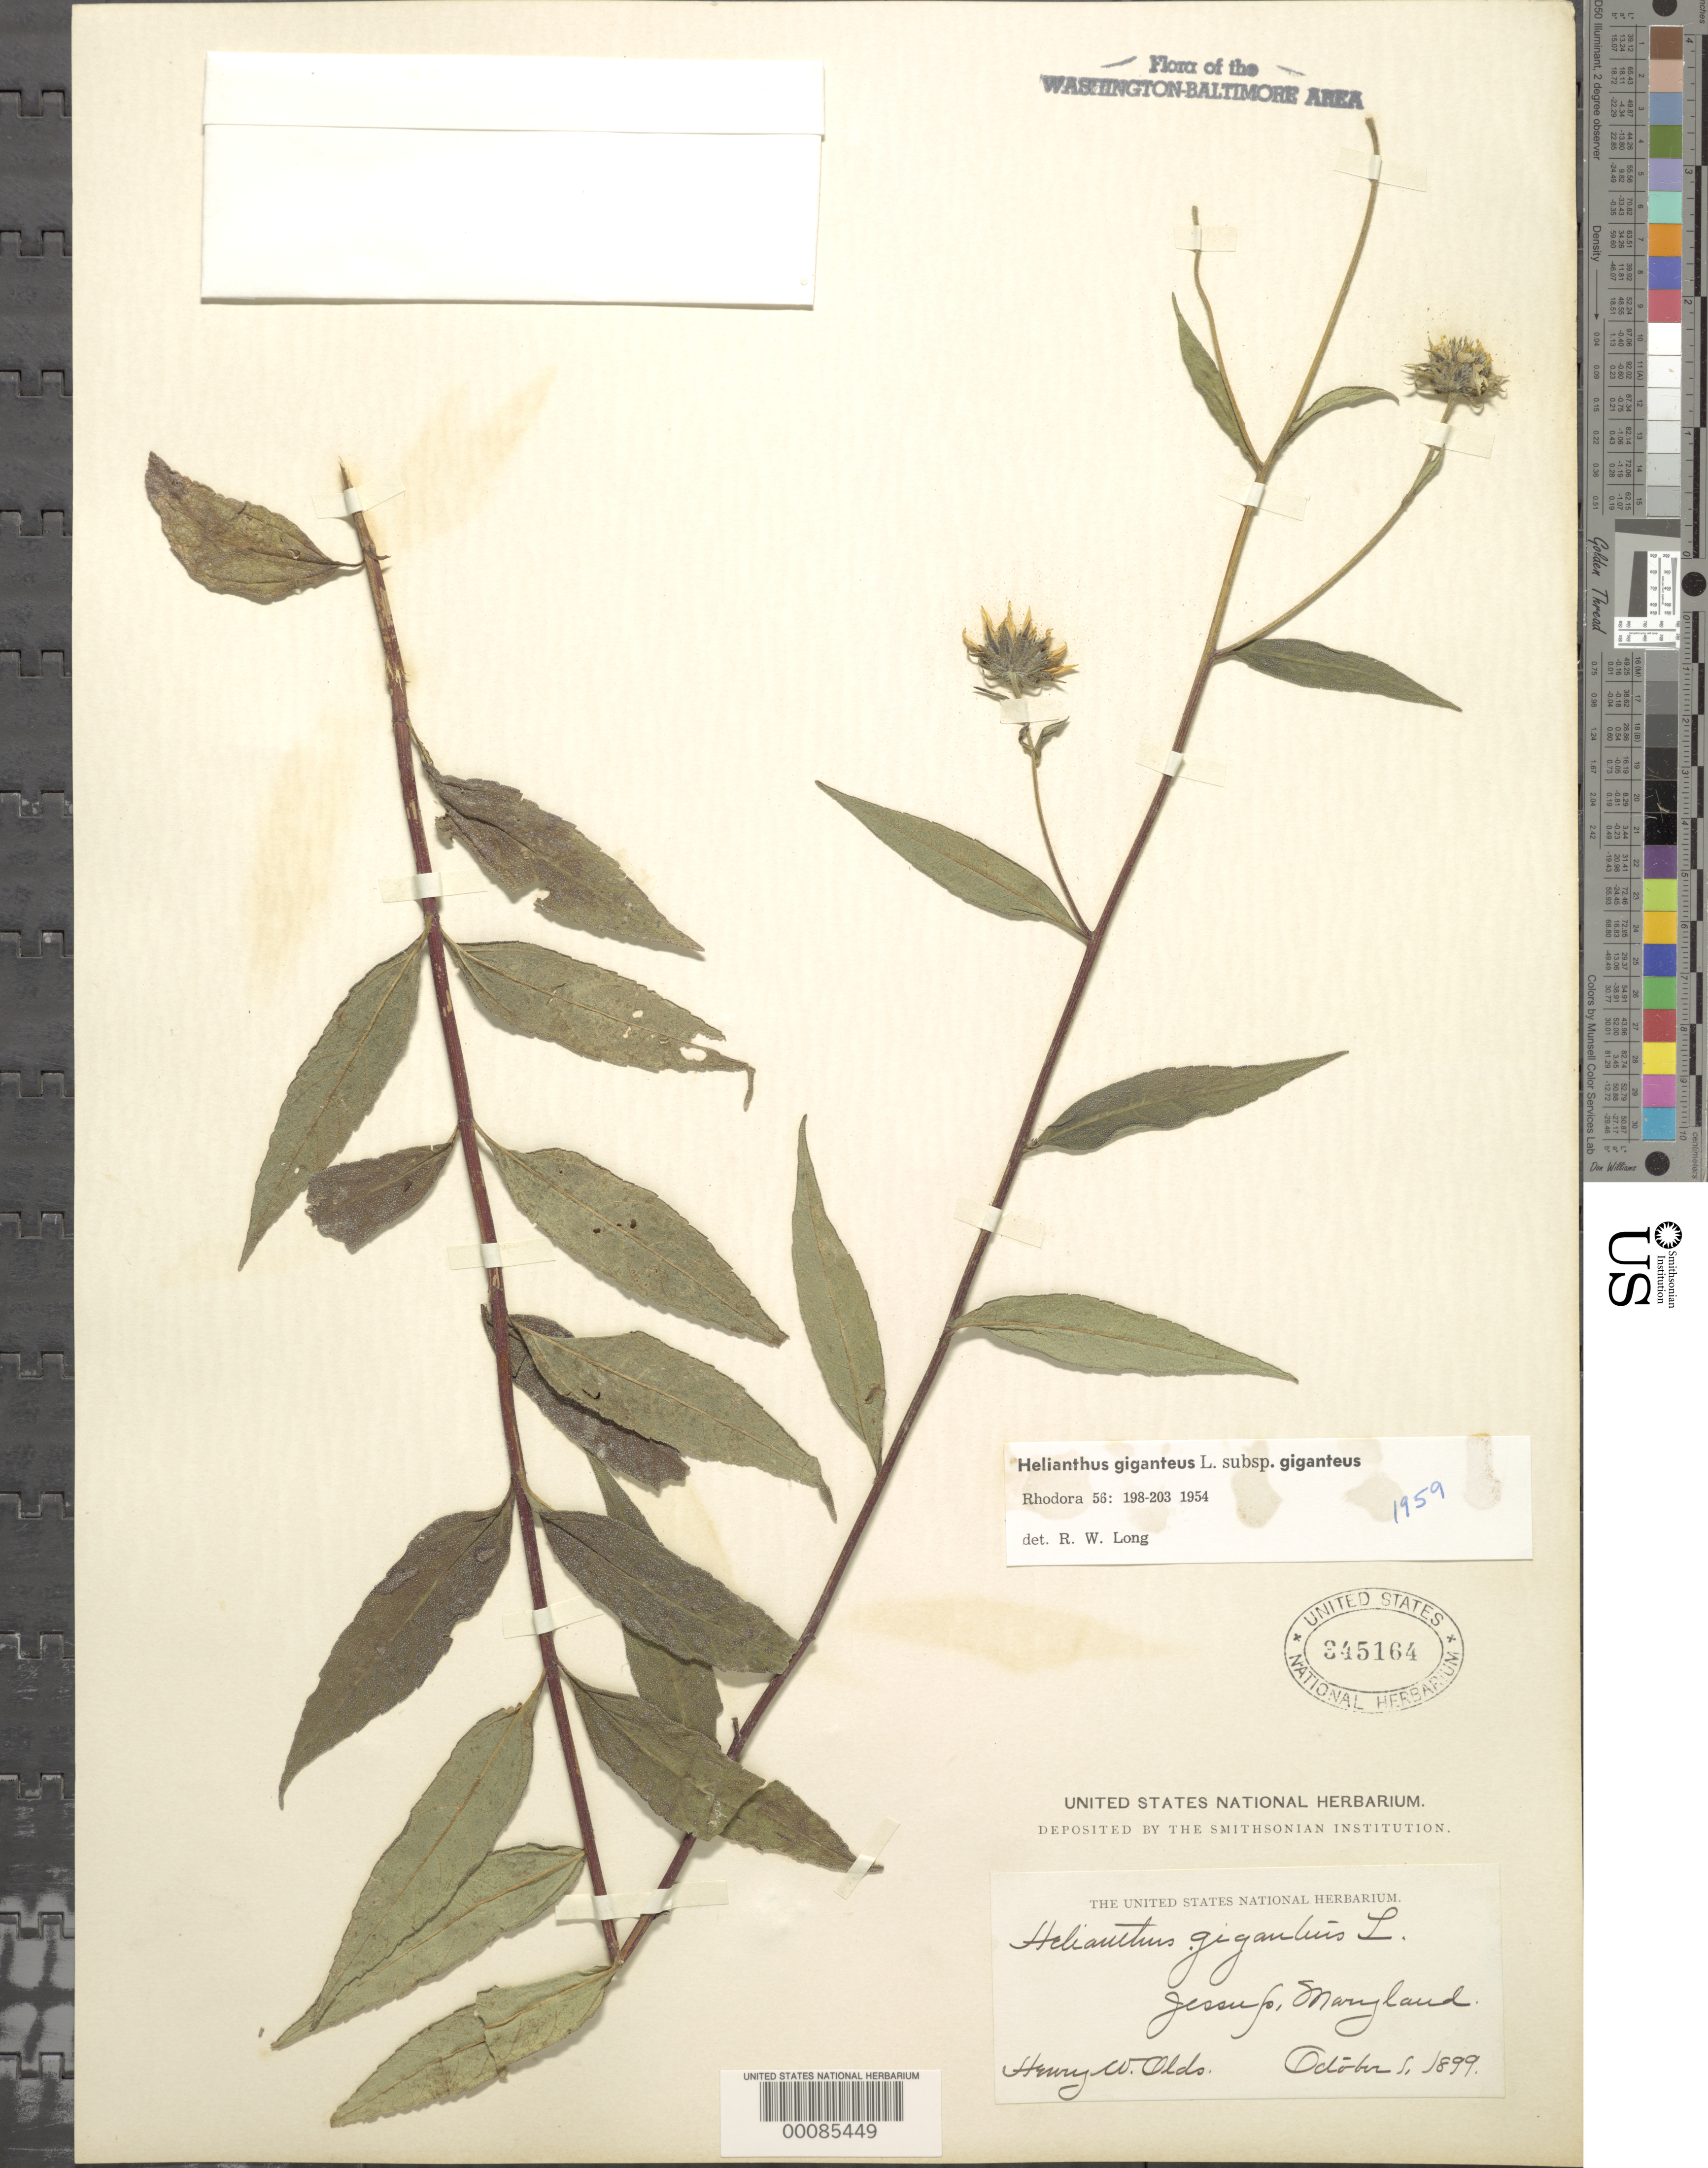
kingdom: Plantae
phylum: Tracheophyta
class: Magnoliopsida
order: Asterales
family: Asteraceae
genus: Helianthus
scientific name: Helianthus giganteus var. giganteus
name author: L.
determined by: Long, R. W.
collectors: H. W. Olds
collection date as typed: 01 Oct 1899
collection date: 1899-10-01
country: United States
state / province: Maryland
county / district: Anne Arundel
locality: Jessup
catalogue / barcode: US 345164